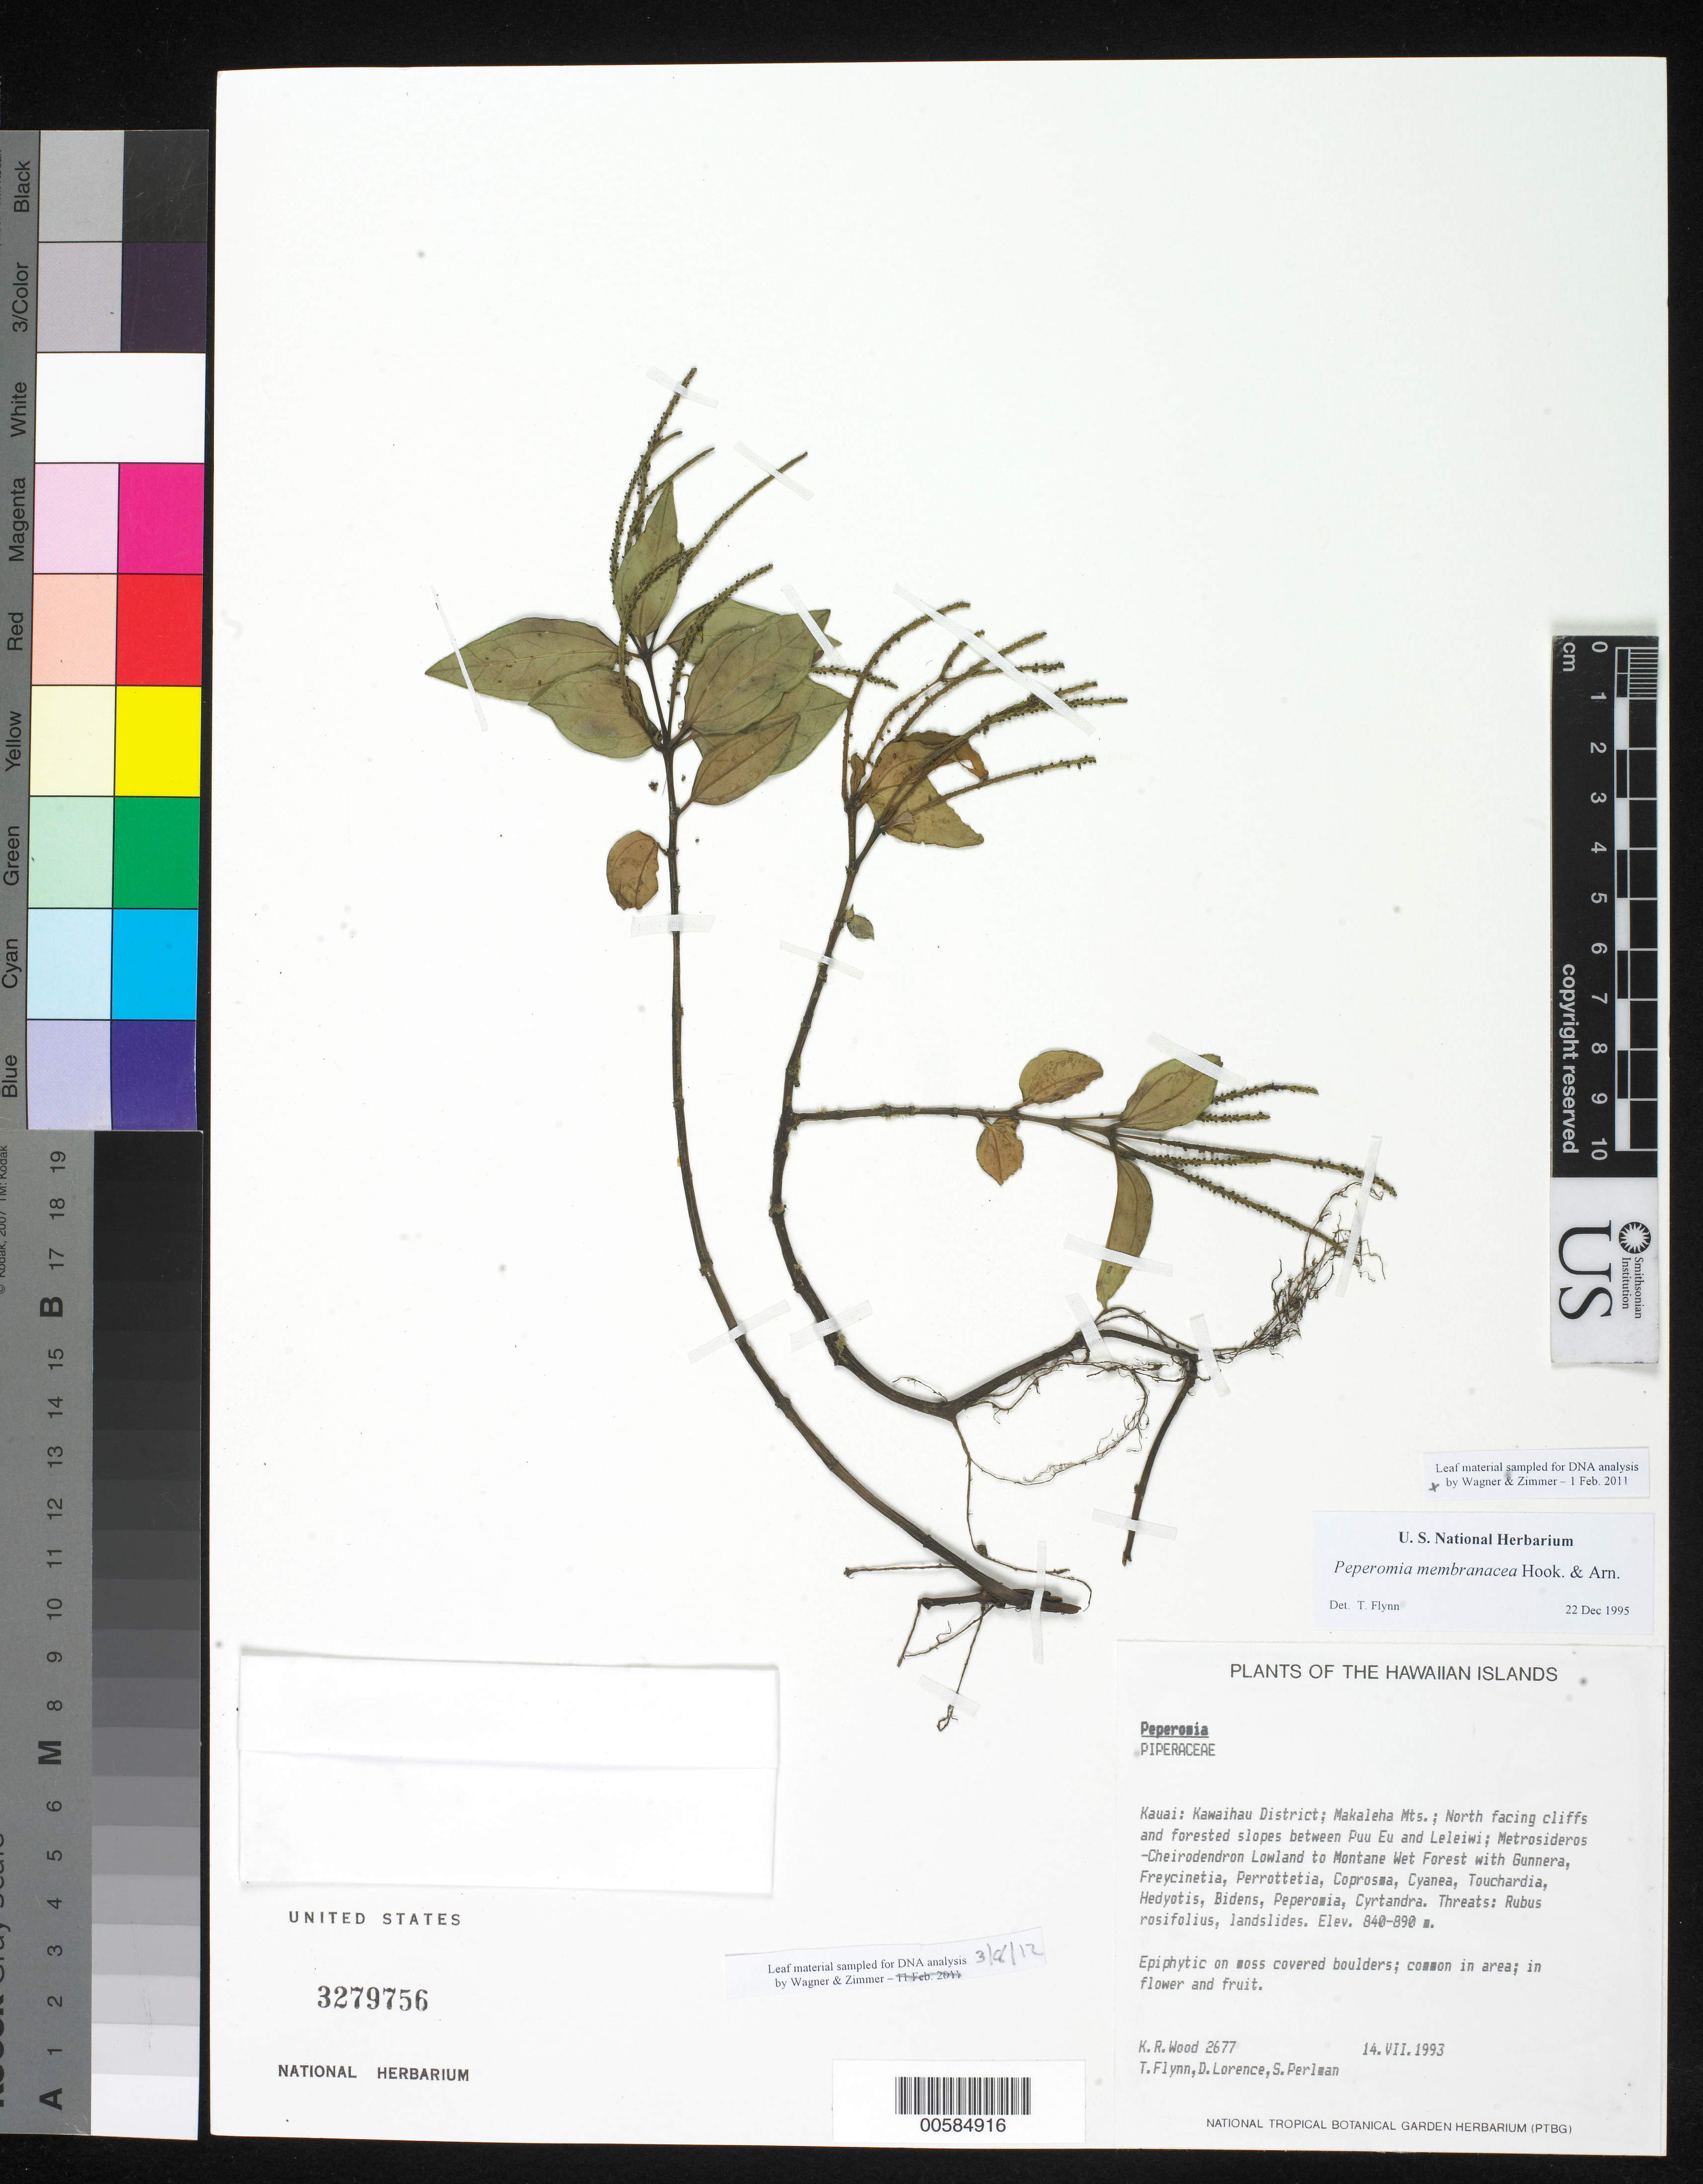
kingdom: Plantae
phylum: Tracheophyta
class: Magnoliopsida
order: Piperales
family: Piperaceae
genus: Peperomia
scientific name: Peperomia membranacea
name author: Hook. & Arn.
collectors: K. R. Wood, T. W. Flynn, D. Lorence & S. P. Perlman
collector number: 2677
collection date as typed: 14 Jul 1993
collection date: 1993-07-14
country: United States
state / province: Hawaii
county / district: Kauai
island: Kaua'i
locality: Kawaihau Dist; Makaleha Mts; N facing cliffs & slopes between Puu Eu & Leleiwi.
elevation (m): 840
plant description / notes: Leaf material sampled for DNA analysis byt WEagner & Zimmer - 1Feb 2011; Leaf material sampled for DNA analysis byt WEagner & Zimmer - 8 Mar 2012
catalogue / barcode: US 3279756